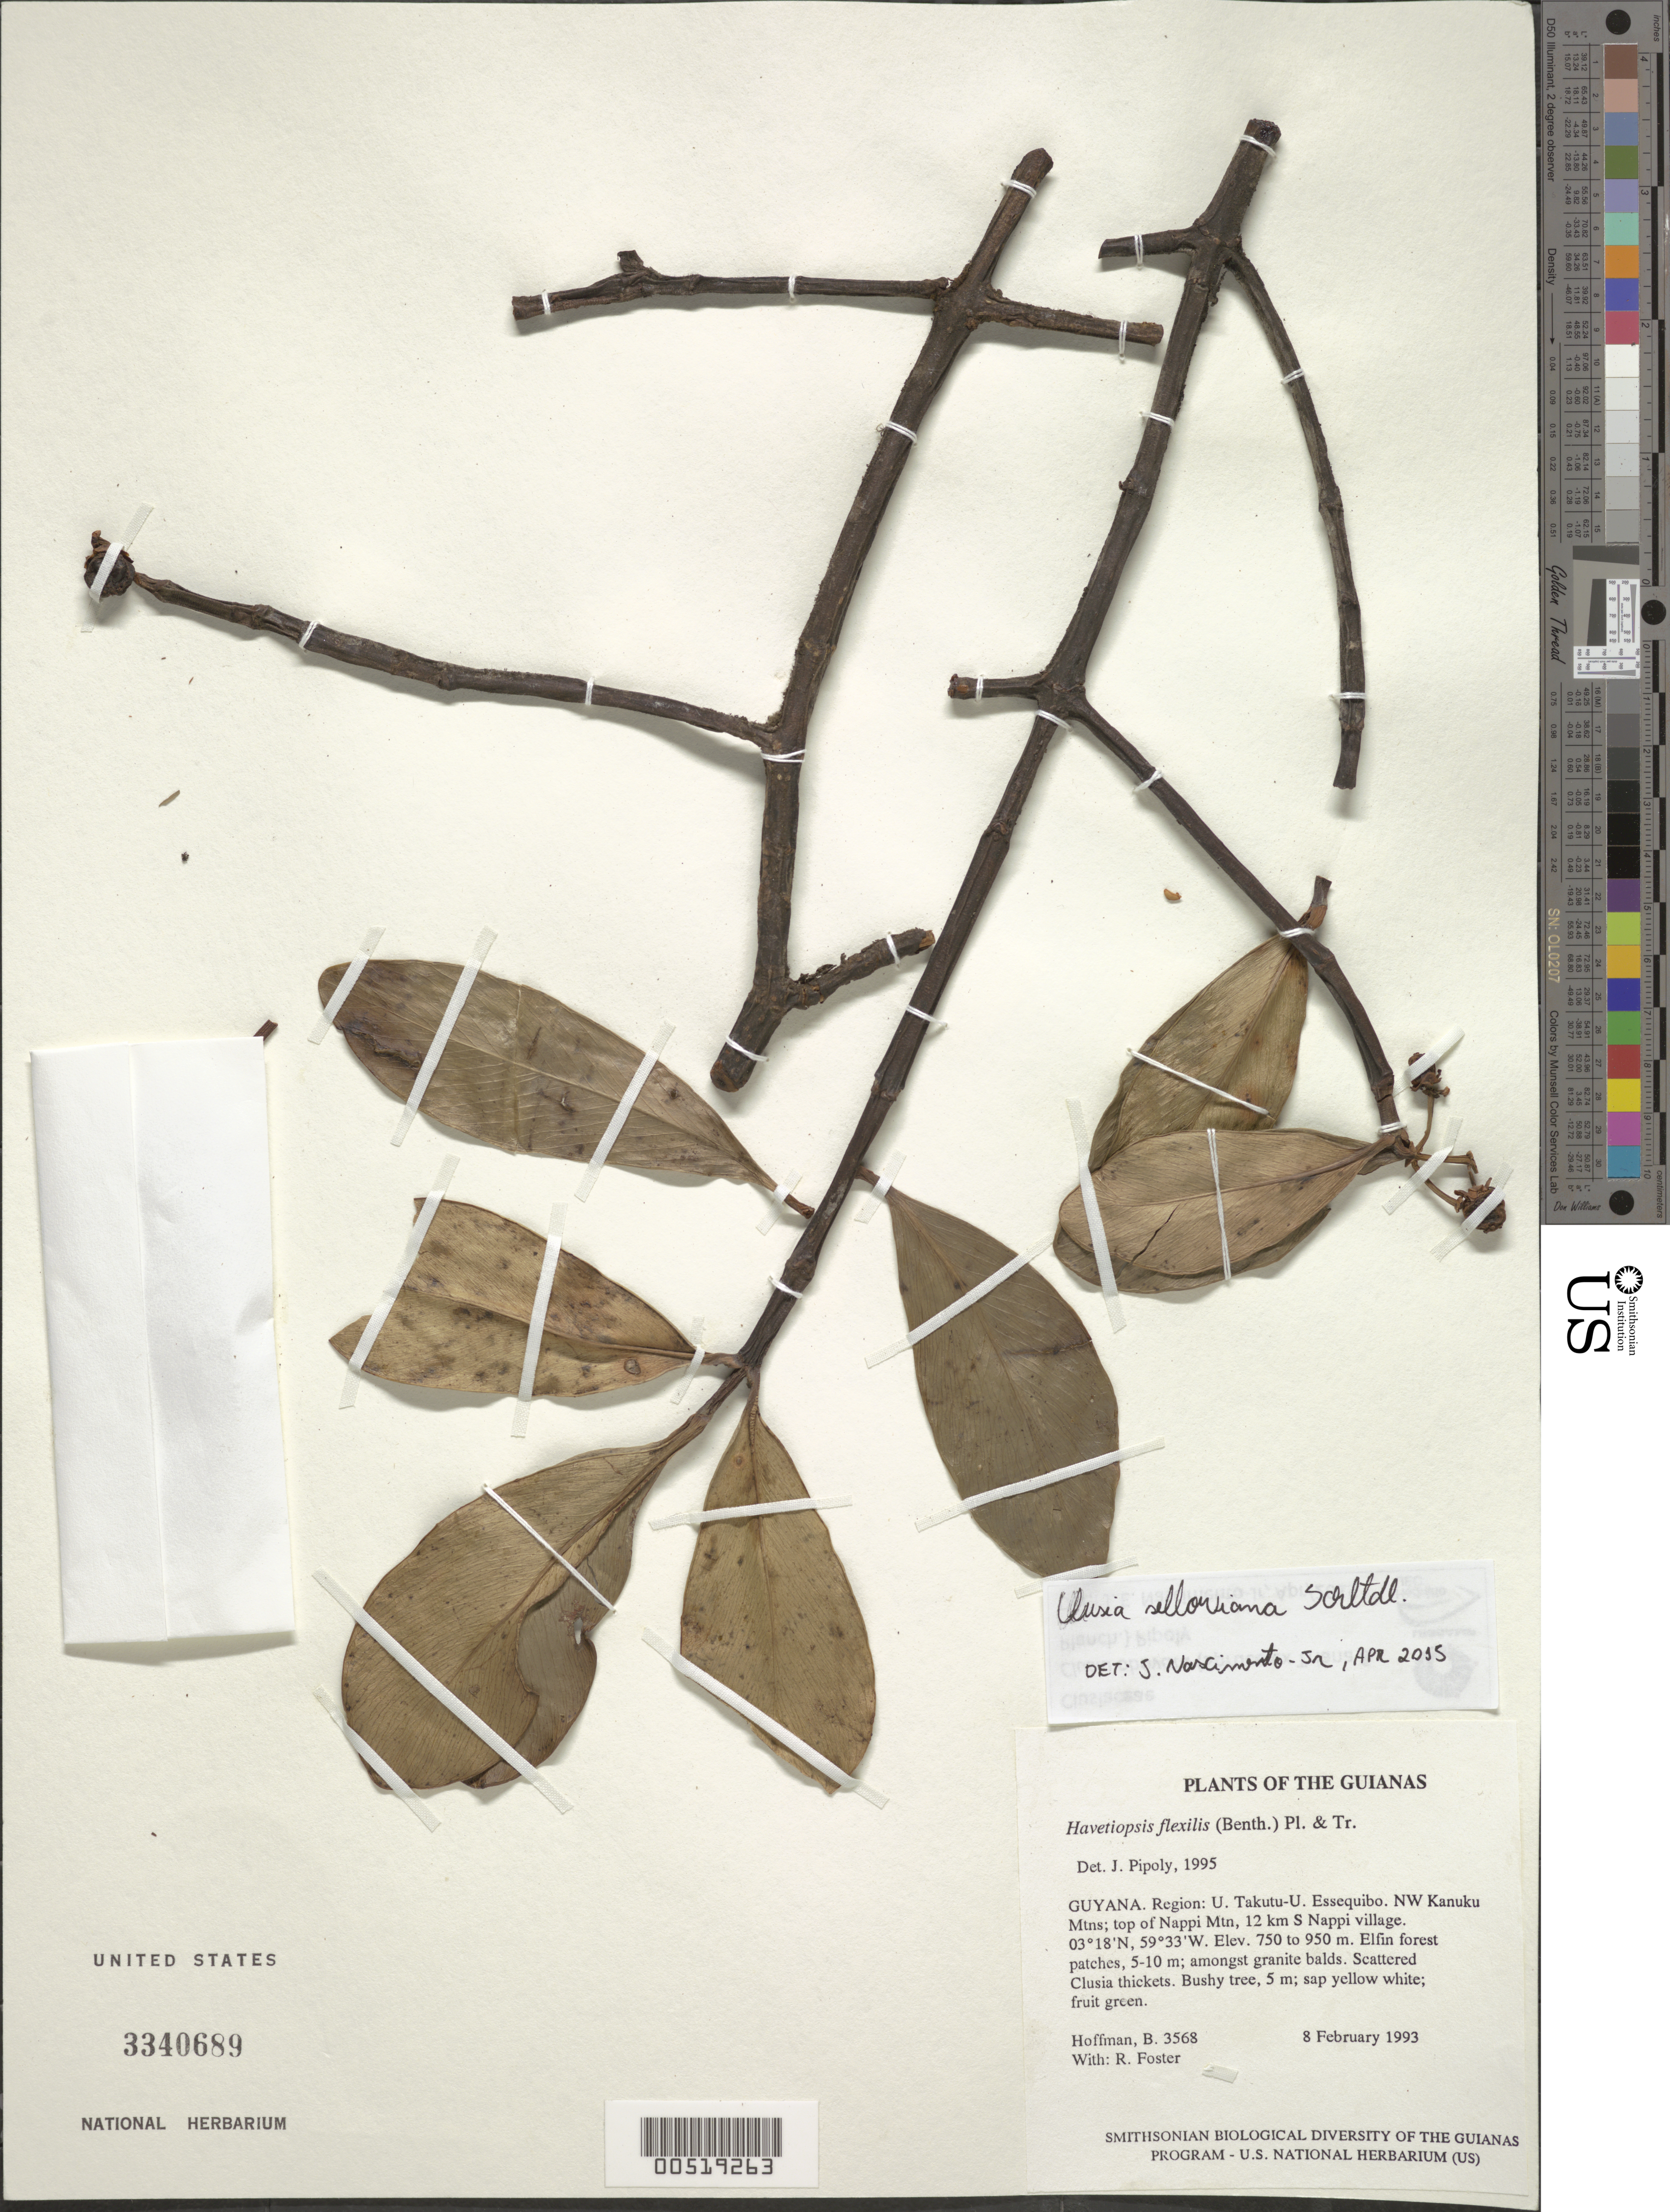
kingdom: Plantae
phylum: Tracheophyta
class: Magnoliopsida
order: Malpighiales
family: Clusiaceae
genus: Clusia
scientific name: Clusia sellowiana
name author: Schltdl.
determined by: Nascimento, Jose E., Jr.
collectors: B. Hoffman & R. Foster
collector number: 3568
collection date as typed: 8 February 1993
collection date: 1993-02-08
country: Guyana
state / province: U. Takutu-U. Essequibo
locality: NW Kanuku Mountains; top of Nappi Mountain, 12 km S of Nappi village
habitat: Elfin forest patches, 5-10 m; amongst granite balds. Scattered Clusia thickets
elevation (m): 750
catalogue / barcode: US 3340689